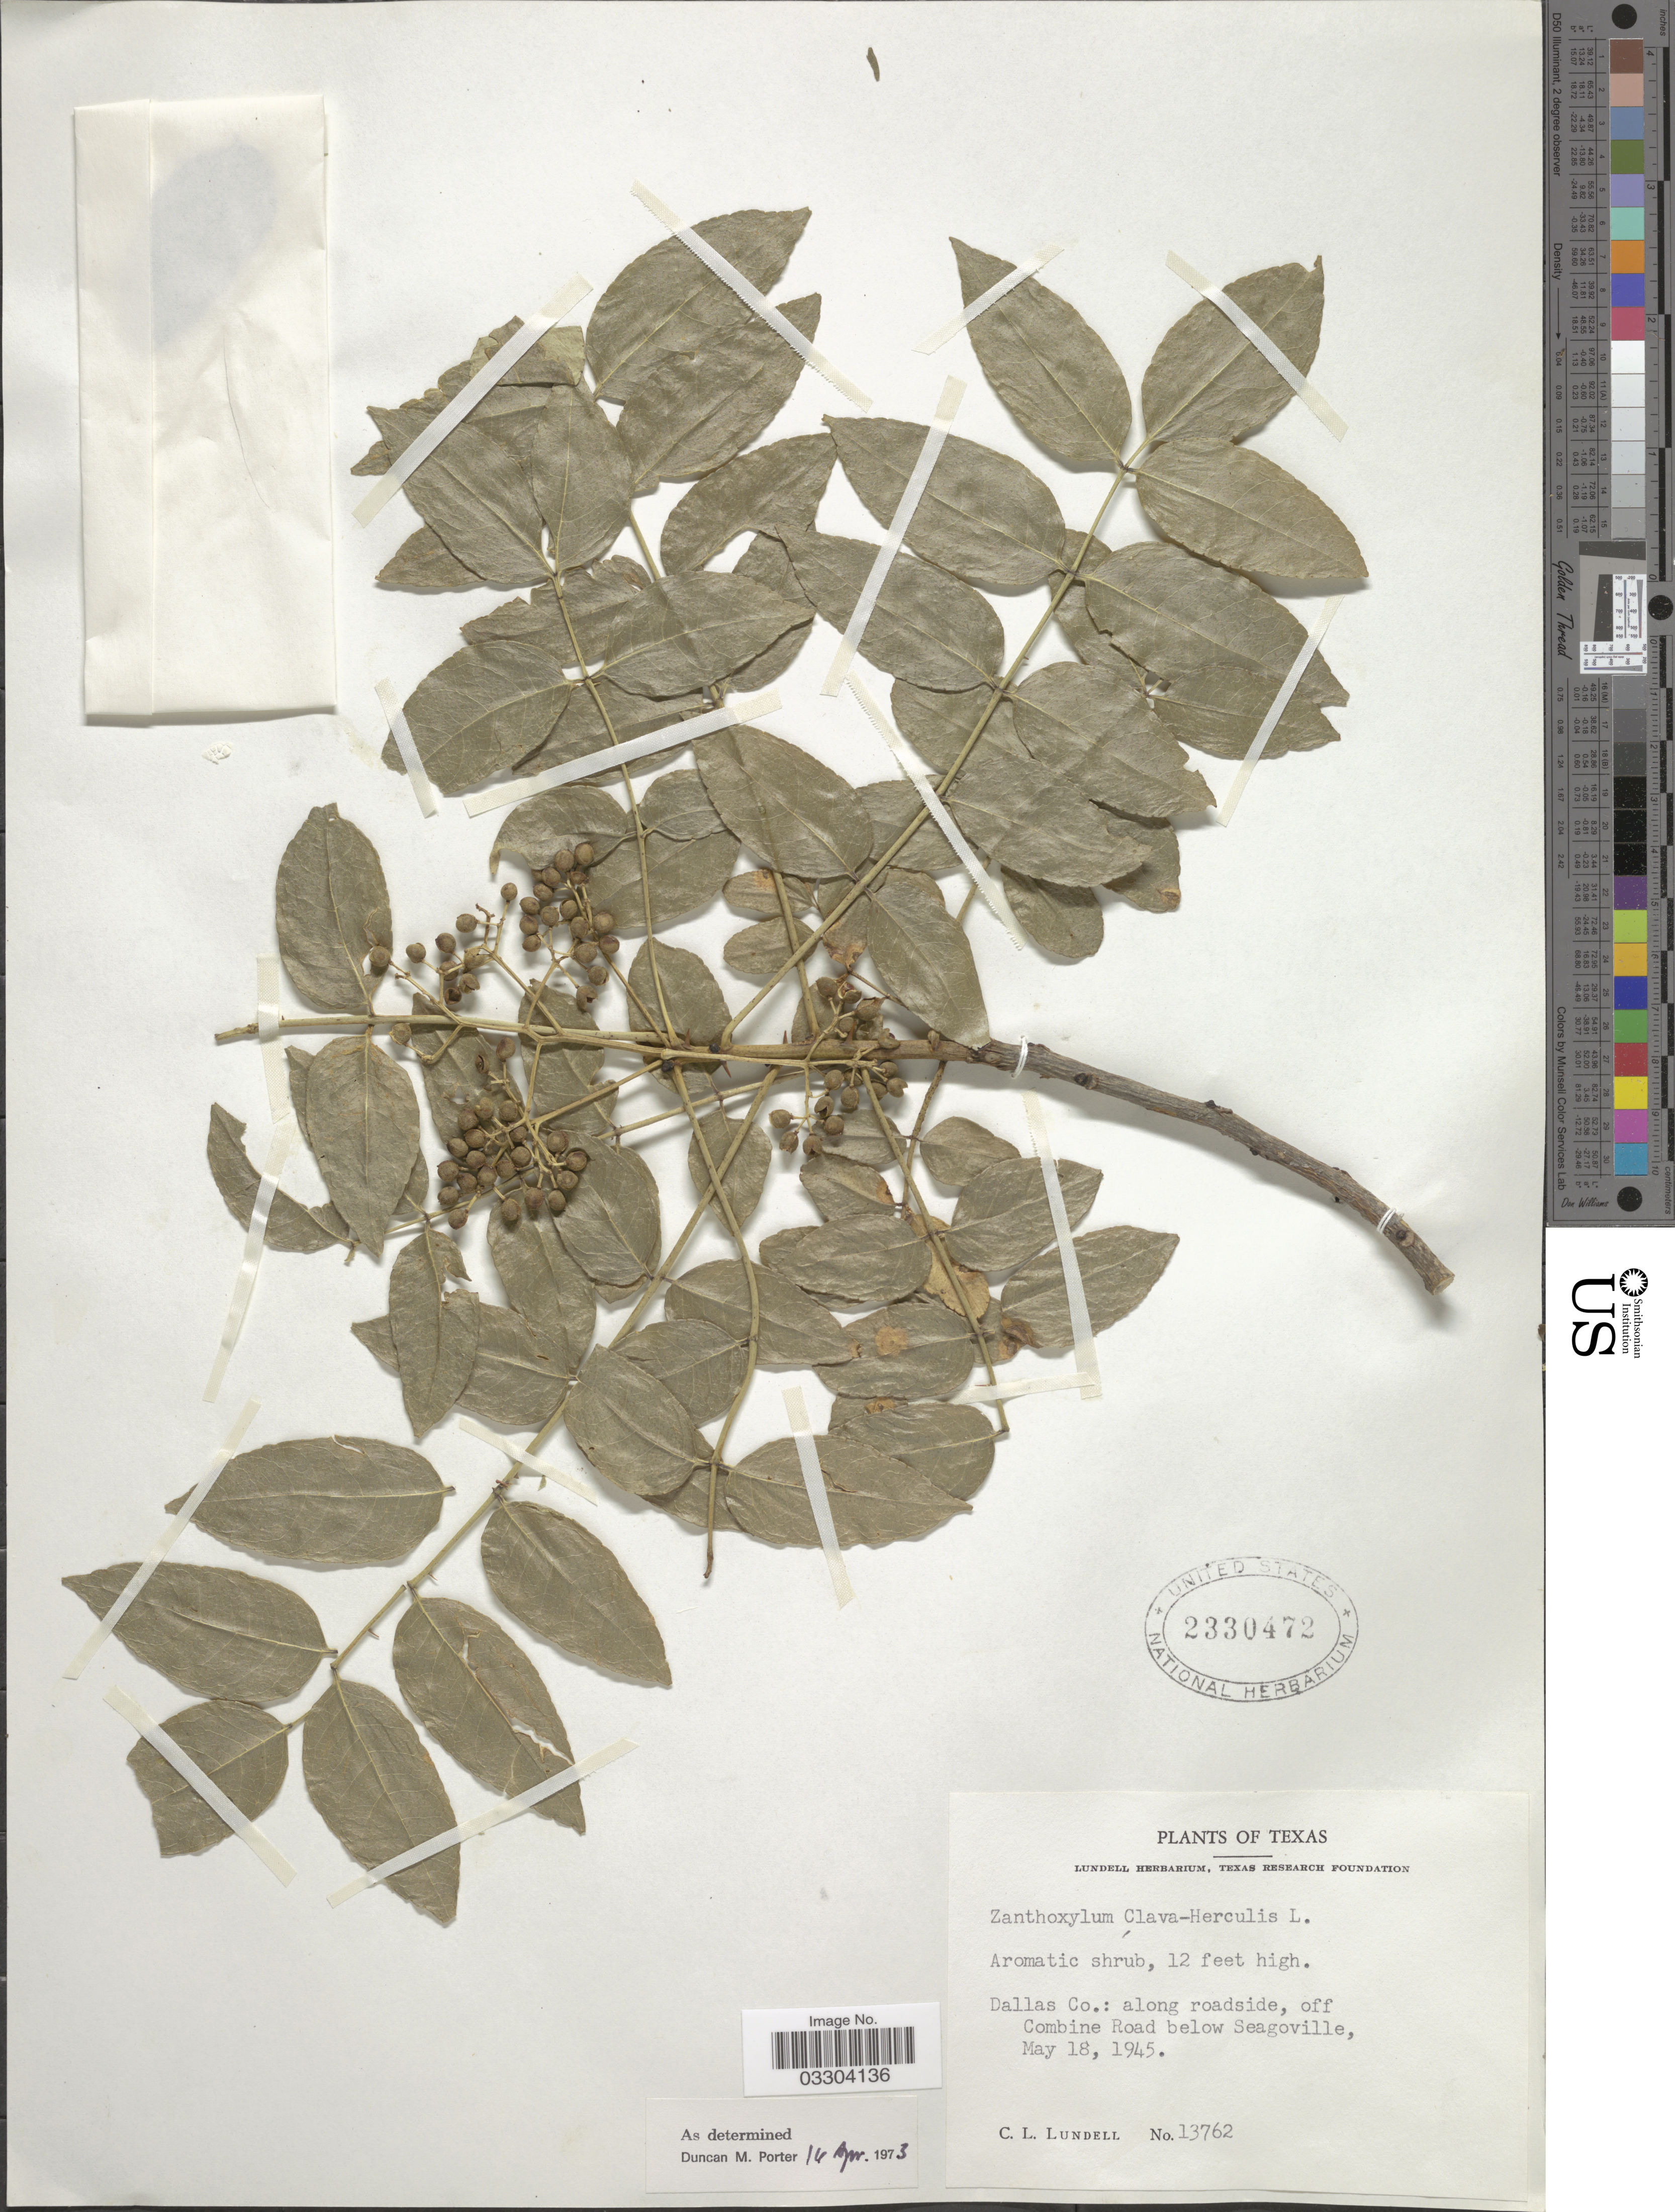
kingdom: Plantae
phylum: Tracheophyta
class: Magnoliopsida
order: Sapindales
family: Rutaceae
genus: Zanthoxylum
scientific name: Zanthoxylum clava-herculis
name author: L.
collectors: C. L. Lundell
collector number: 13762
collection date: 1945-05-18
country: United States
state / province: Texas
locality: Dallas Co.: along roadside, off Combine Road below Seagoville.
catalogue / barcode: US 2330472